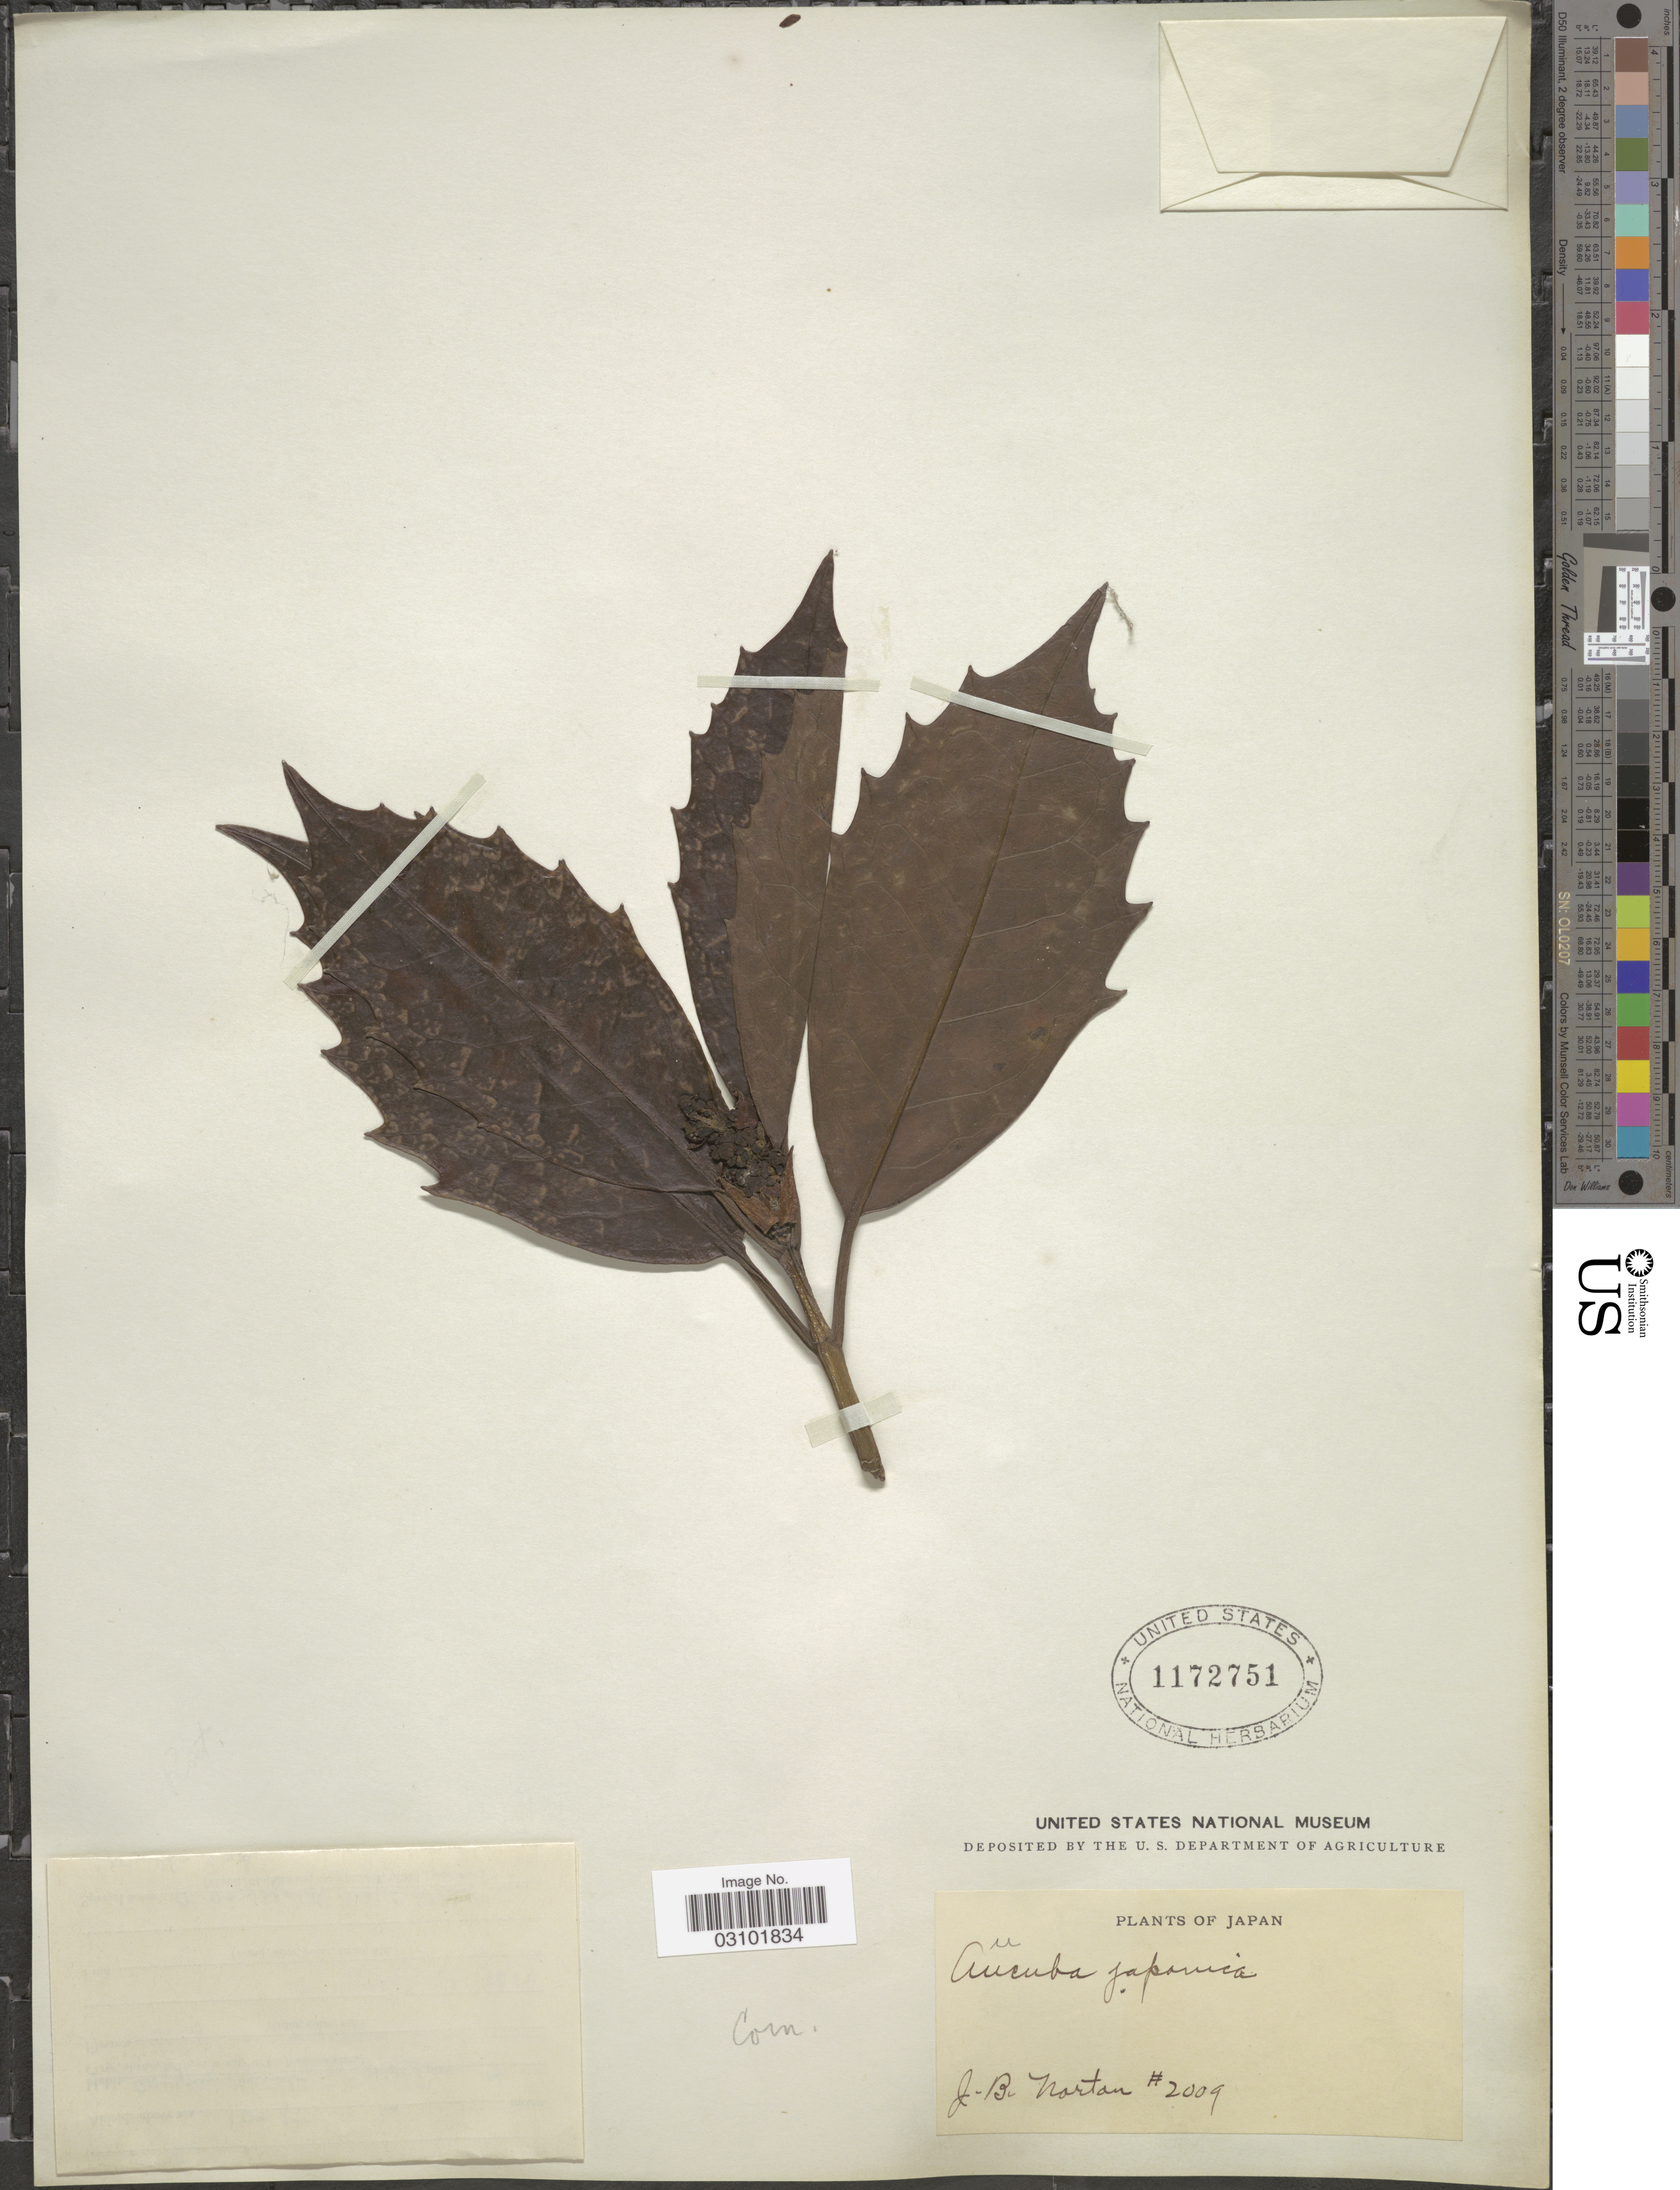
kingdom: Plantae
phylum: Tracheophyta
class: Magnoliopsida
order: Garryales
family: Garryaceae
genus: Aucuba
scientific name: Aucuba japonica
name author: Thunb.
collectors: J. Norton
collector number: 2009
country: Japan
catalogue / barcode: US 1172751